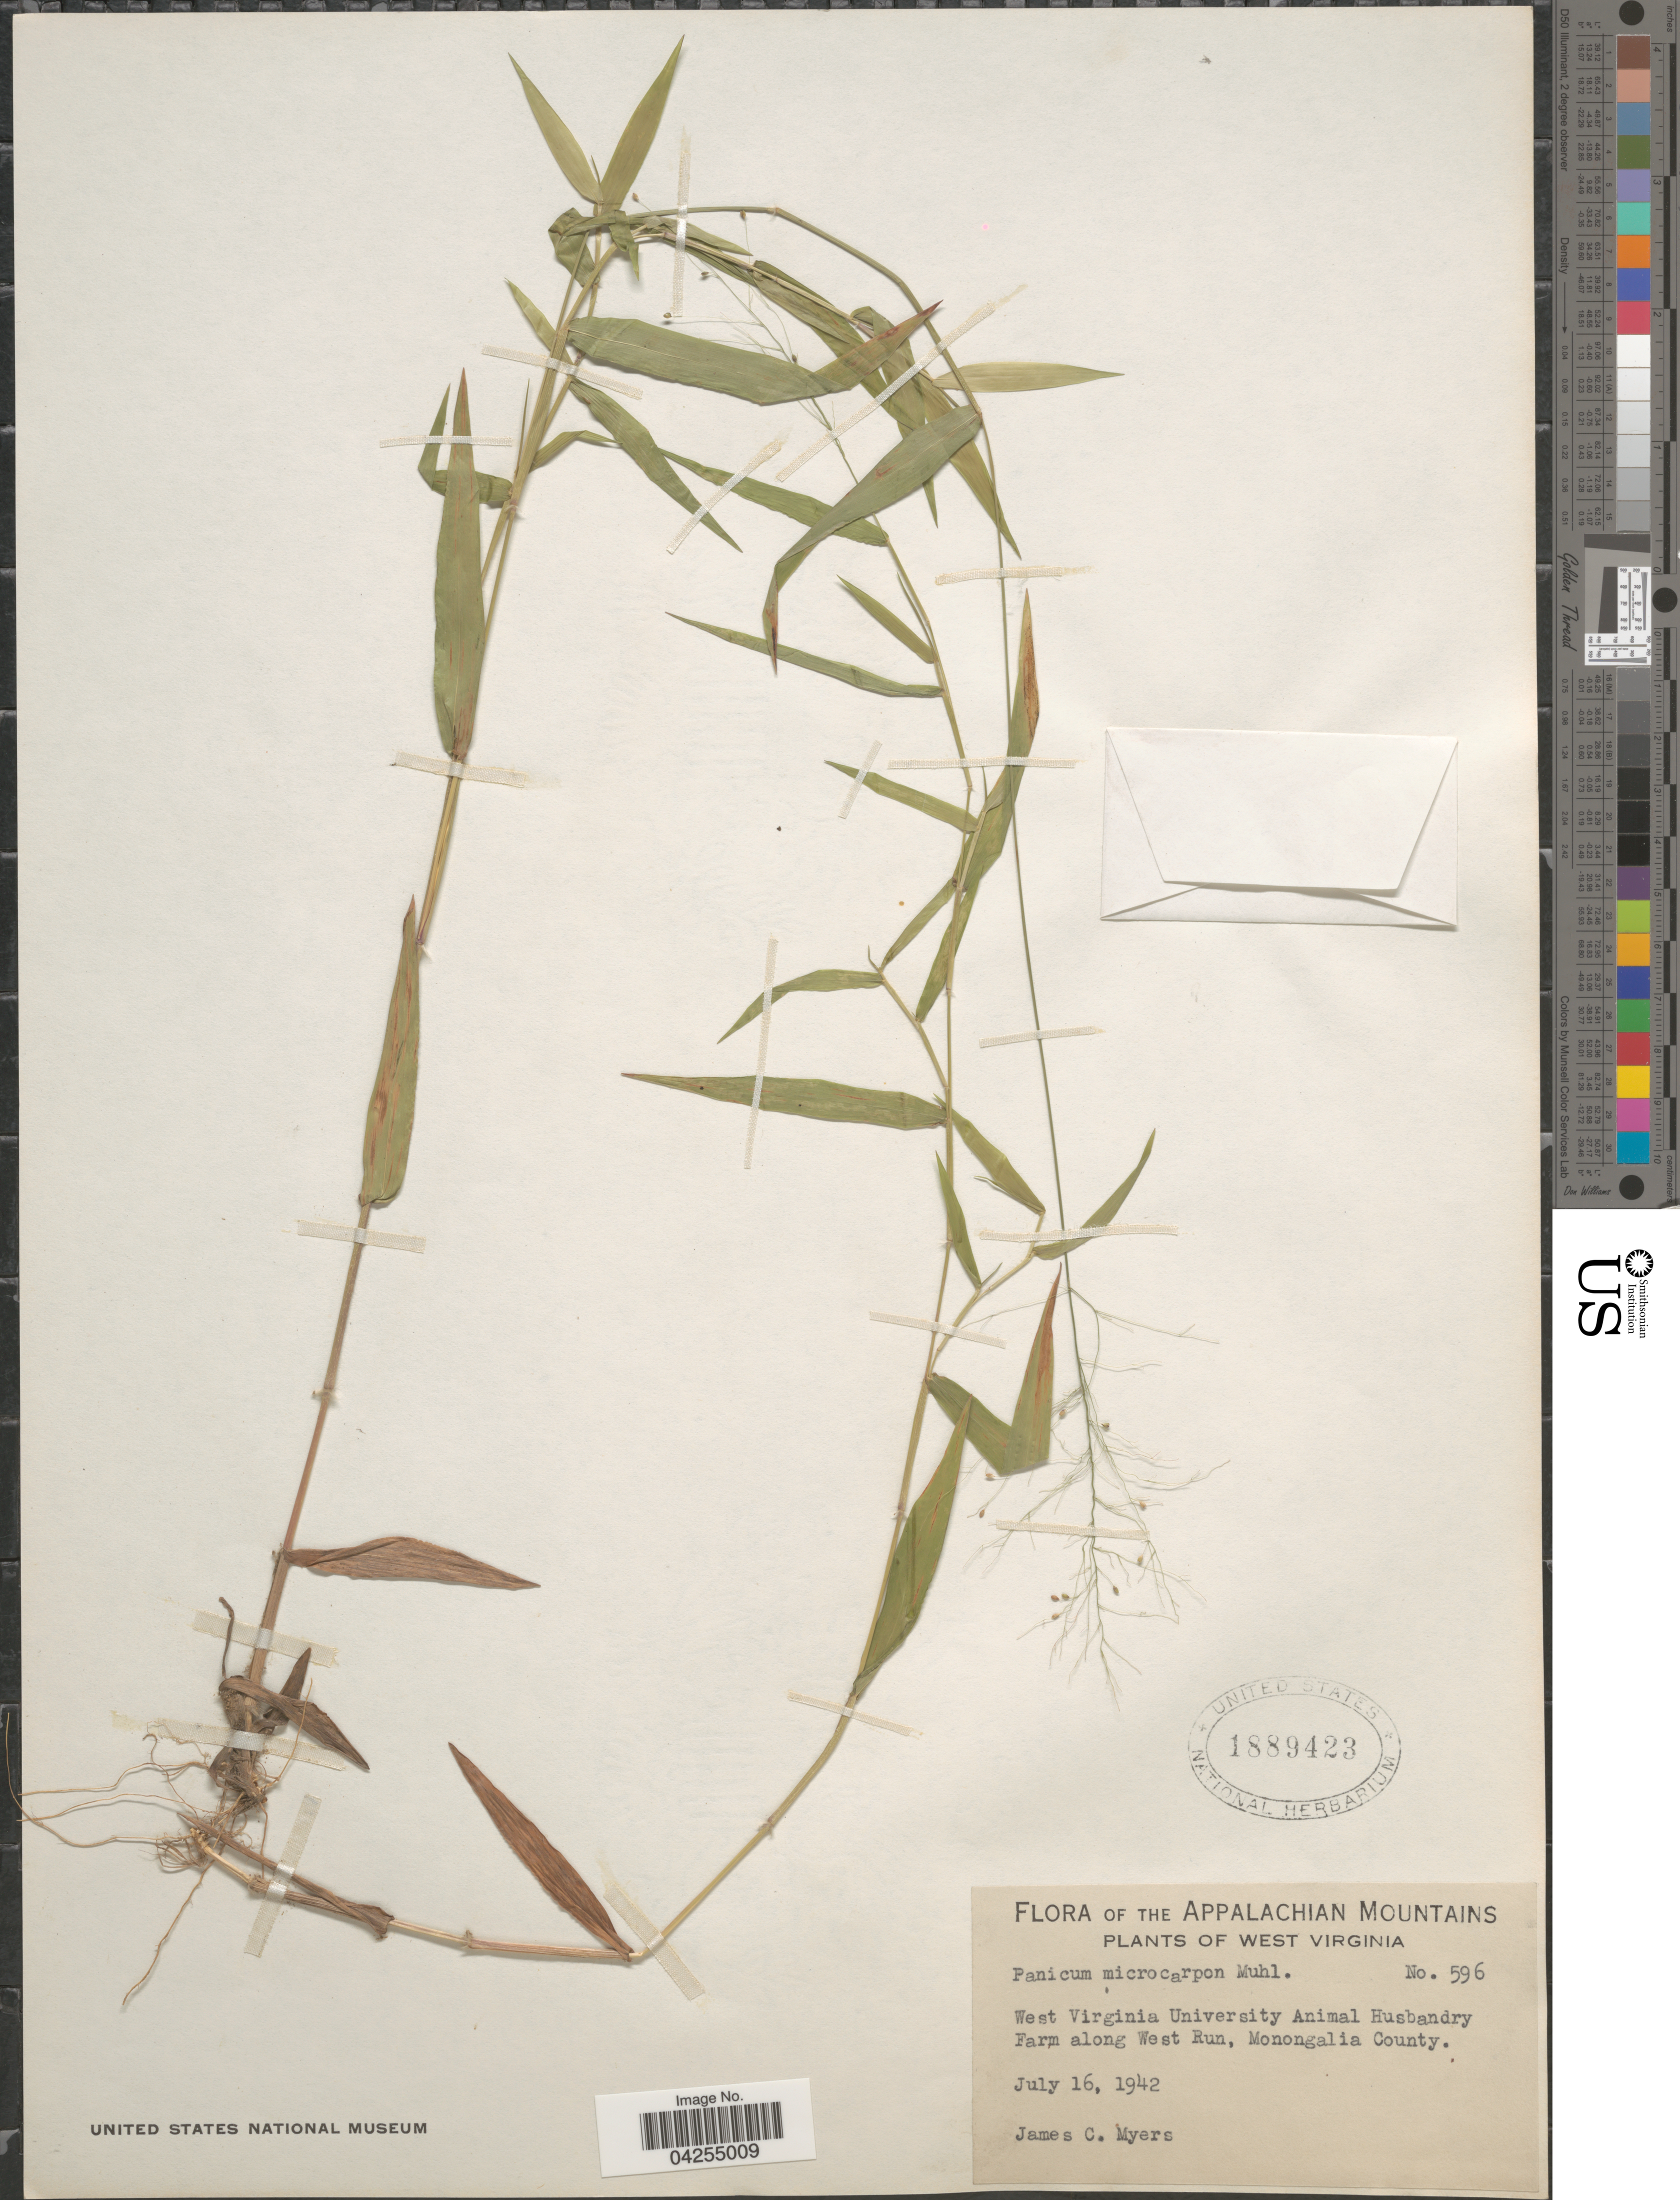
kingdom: Plantae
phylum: Tracheophyta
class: Liliopsida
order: Poales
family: Poaceae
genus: Dichanthelium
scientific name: Dichanthelium dichotomum var. dichotomum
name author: (L.) Gould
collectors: J. C. Myers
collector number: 596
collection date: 1942-07-16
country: United States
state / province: West Virginia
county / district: Monongalia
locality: Appalachian Mountains. West Virginia University Animal Husbandry Farm along West Run, Monongalia County.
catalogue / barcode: US 1889423